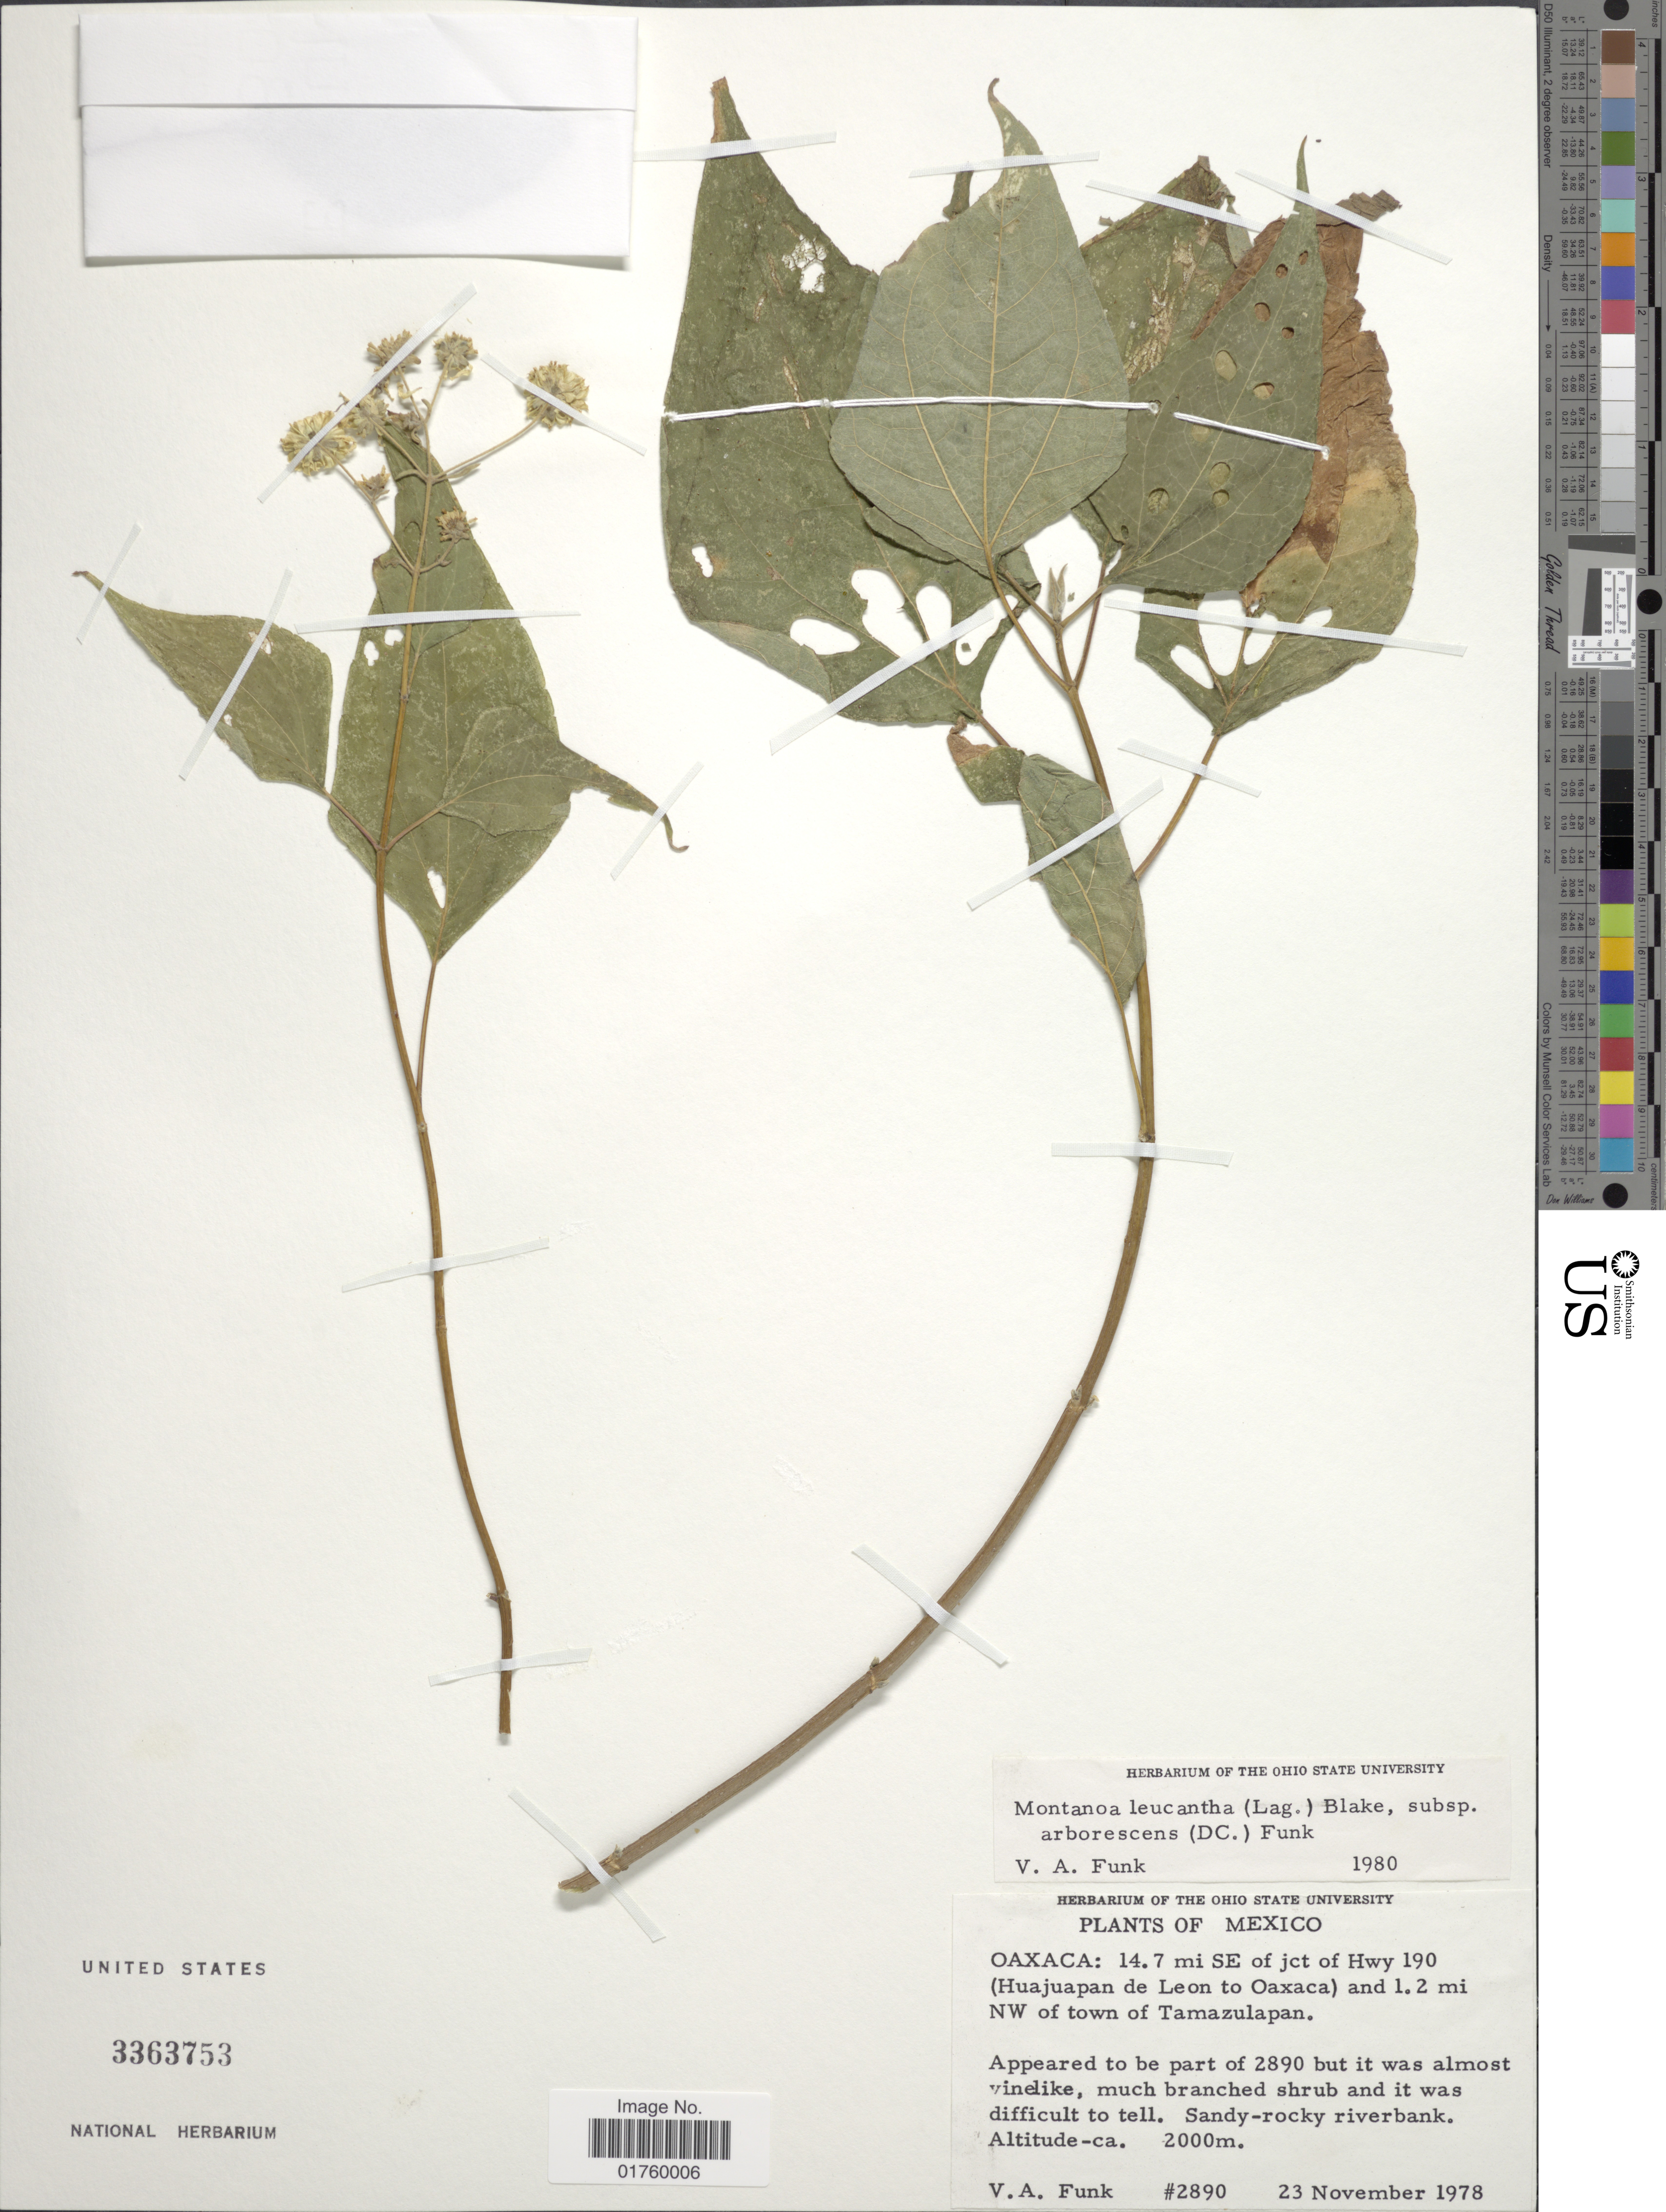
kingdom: Plantae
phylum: Tracheophyta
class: Magnoliopsida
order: Asterales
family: Asteraceae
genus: Montanoa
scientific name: Montanoa leucantha subsp. arborescens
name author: (DC.) V.A. Funk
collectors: V. Funk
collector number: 2890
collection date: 1978-11-23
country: Mexico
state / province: Oaxaca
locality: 14.7 mi SE of jct of Hwy 190 (Huajuapan de Leon to Oaxaca) and 1.2 mi NW of town of Tamazulapan.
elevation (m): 2000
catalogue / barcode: US 3363753